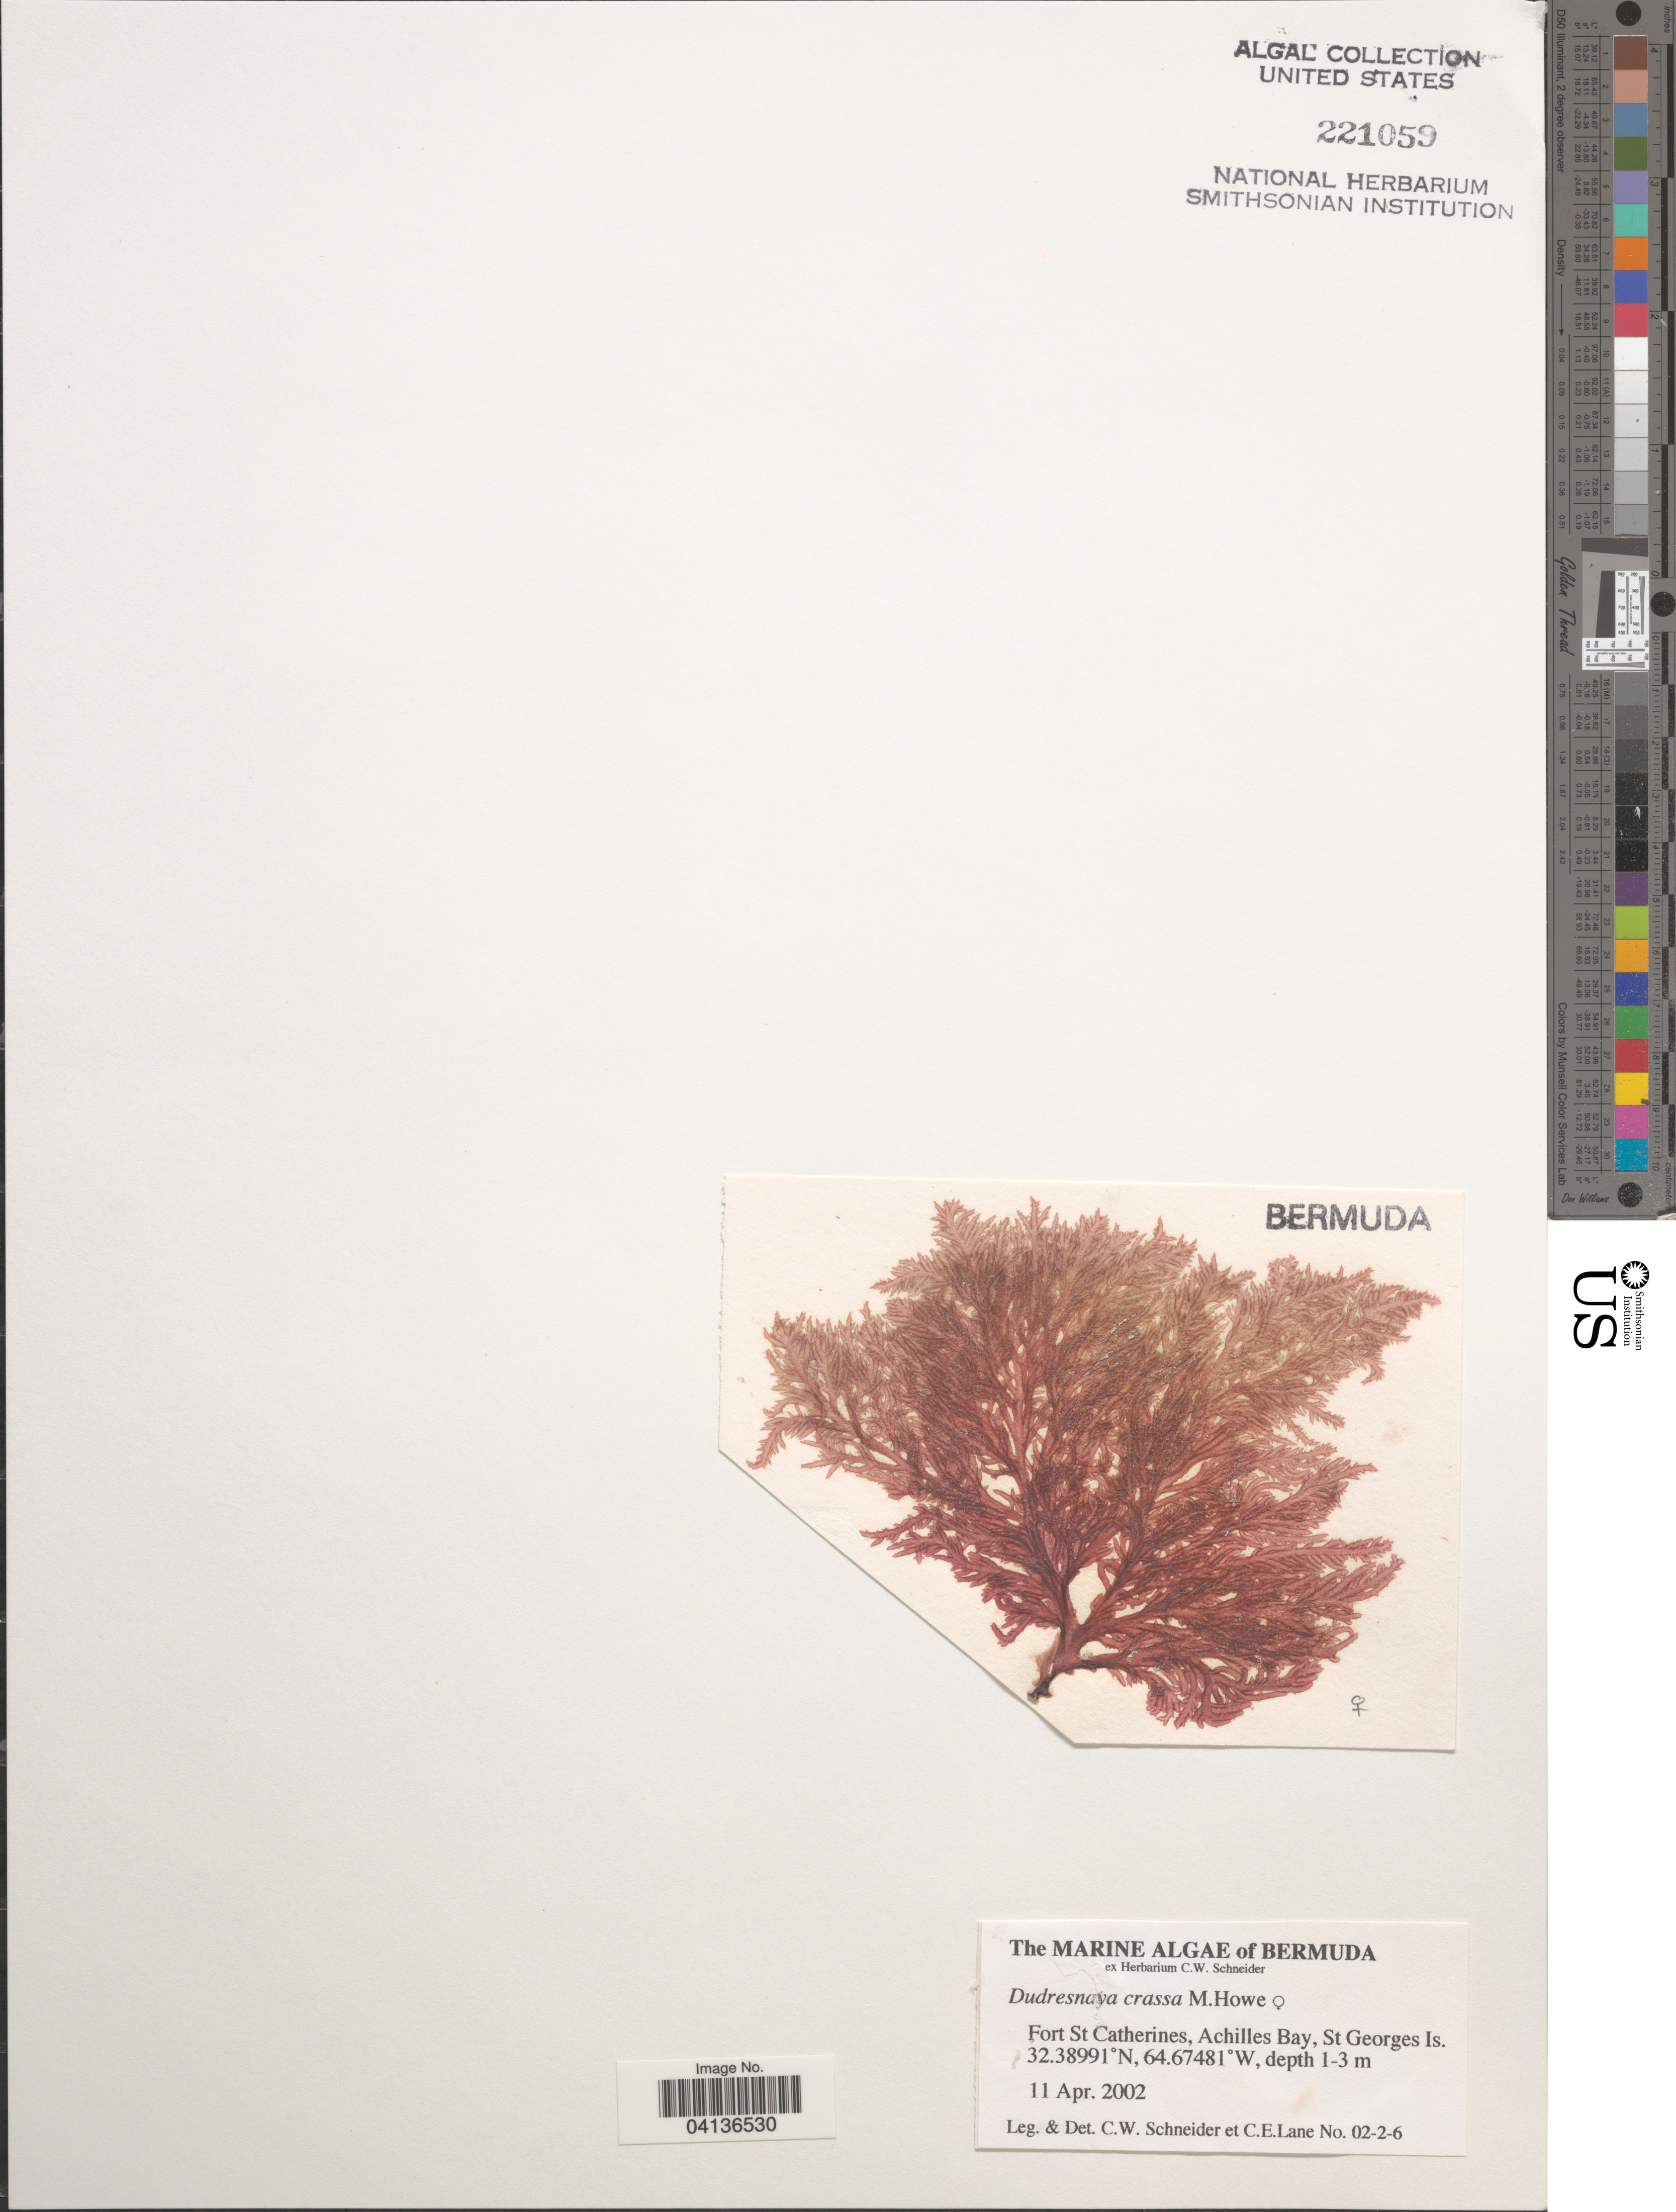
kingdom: Plantae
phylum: Rhodophyta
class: Florideophyceae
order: Gigartinales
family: Dumontiaceae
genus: Dudresnaya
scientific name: Dudresnaya crassa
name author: M. Howe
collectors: C. W.Schneider & C. E. Lane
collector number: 02-2-6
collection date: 2002-04-11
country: Bermuda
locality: Fort St Catherines, Achilles Bay, St Georges Is.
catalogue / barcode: US 221059